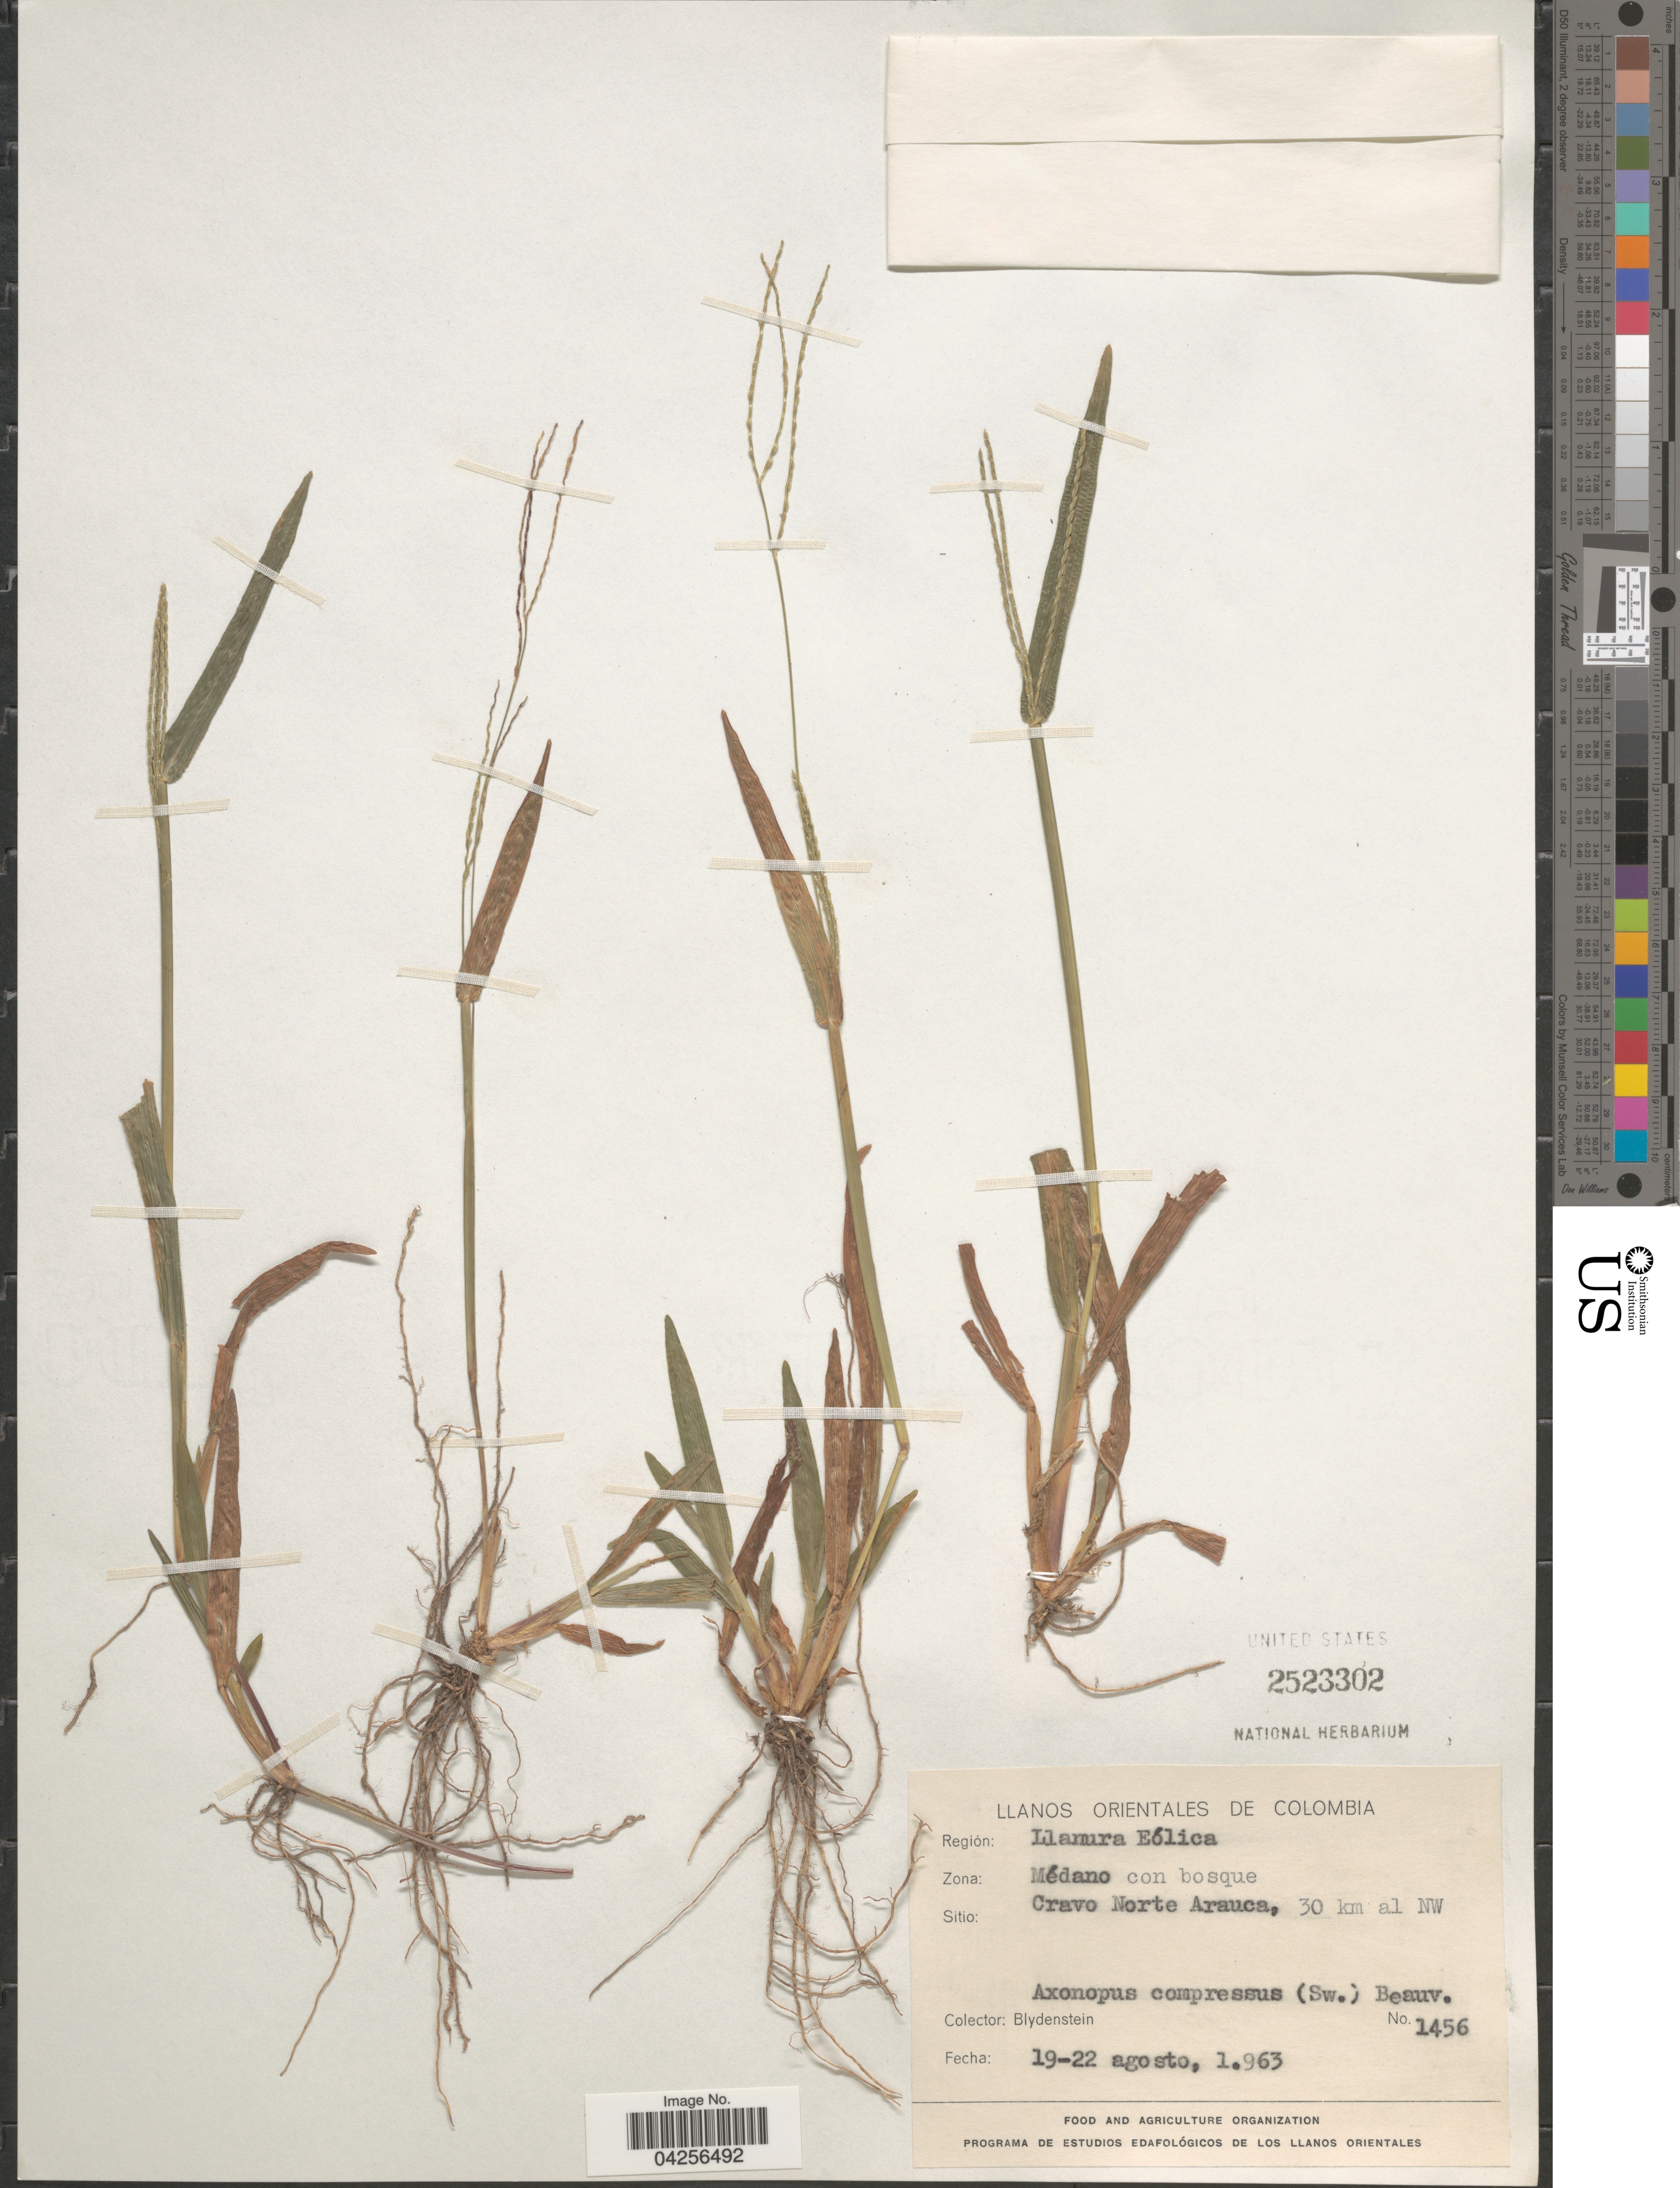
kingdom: Plantae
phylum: Tracheophyta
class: Liliopsida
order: Poales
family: Poaceae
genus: Axonopus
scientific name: Axonopus compressus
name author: (Sw.) P. Beauv.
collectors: Blydenstein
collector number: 1456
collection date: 1963-08-19/1963-08-22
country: Colombia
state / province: Arauca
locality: Llanos Orientales de Colombia. Regón: Llanura Eólica. zona: Médano con bosque. Sitio: Cravo Norte Arauca, 30 km al NW.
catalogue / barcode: US 2523302